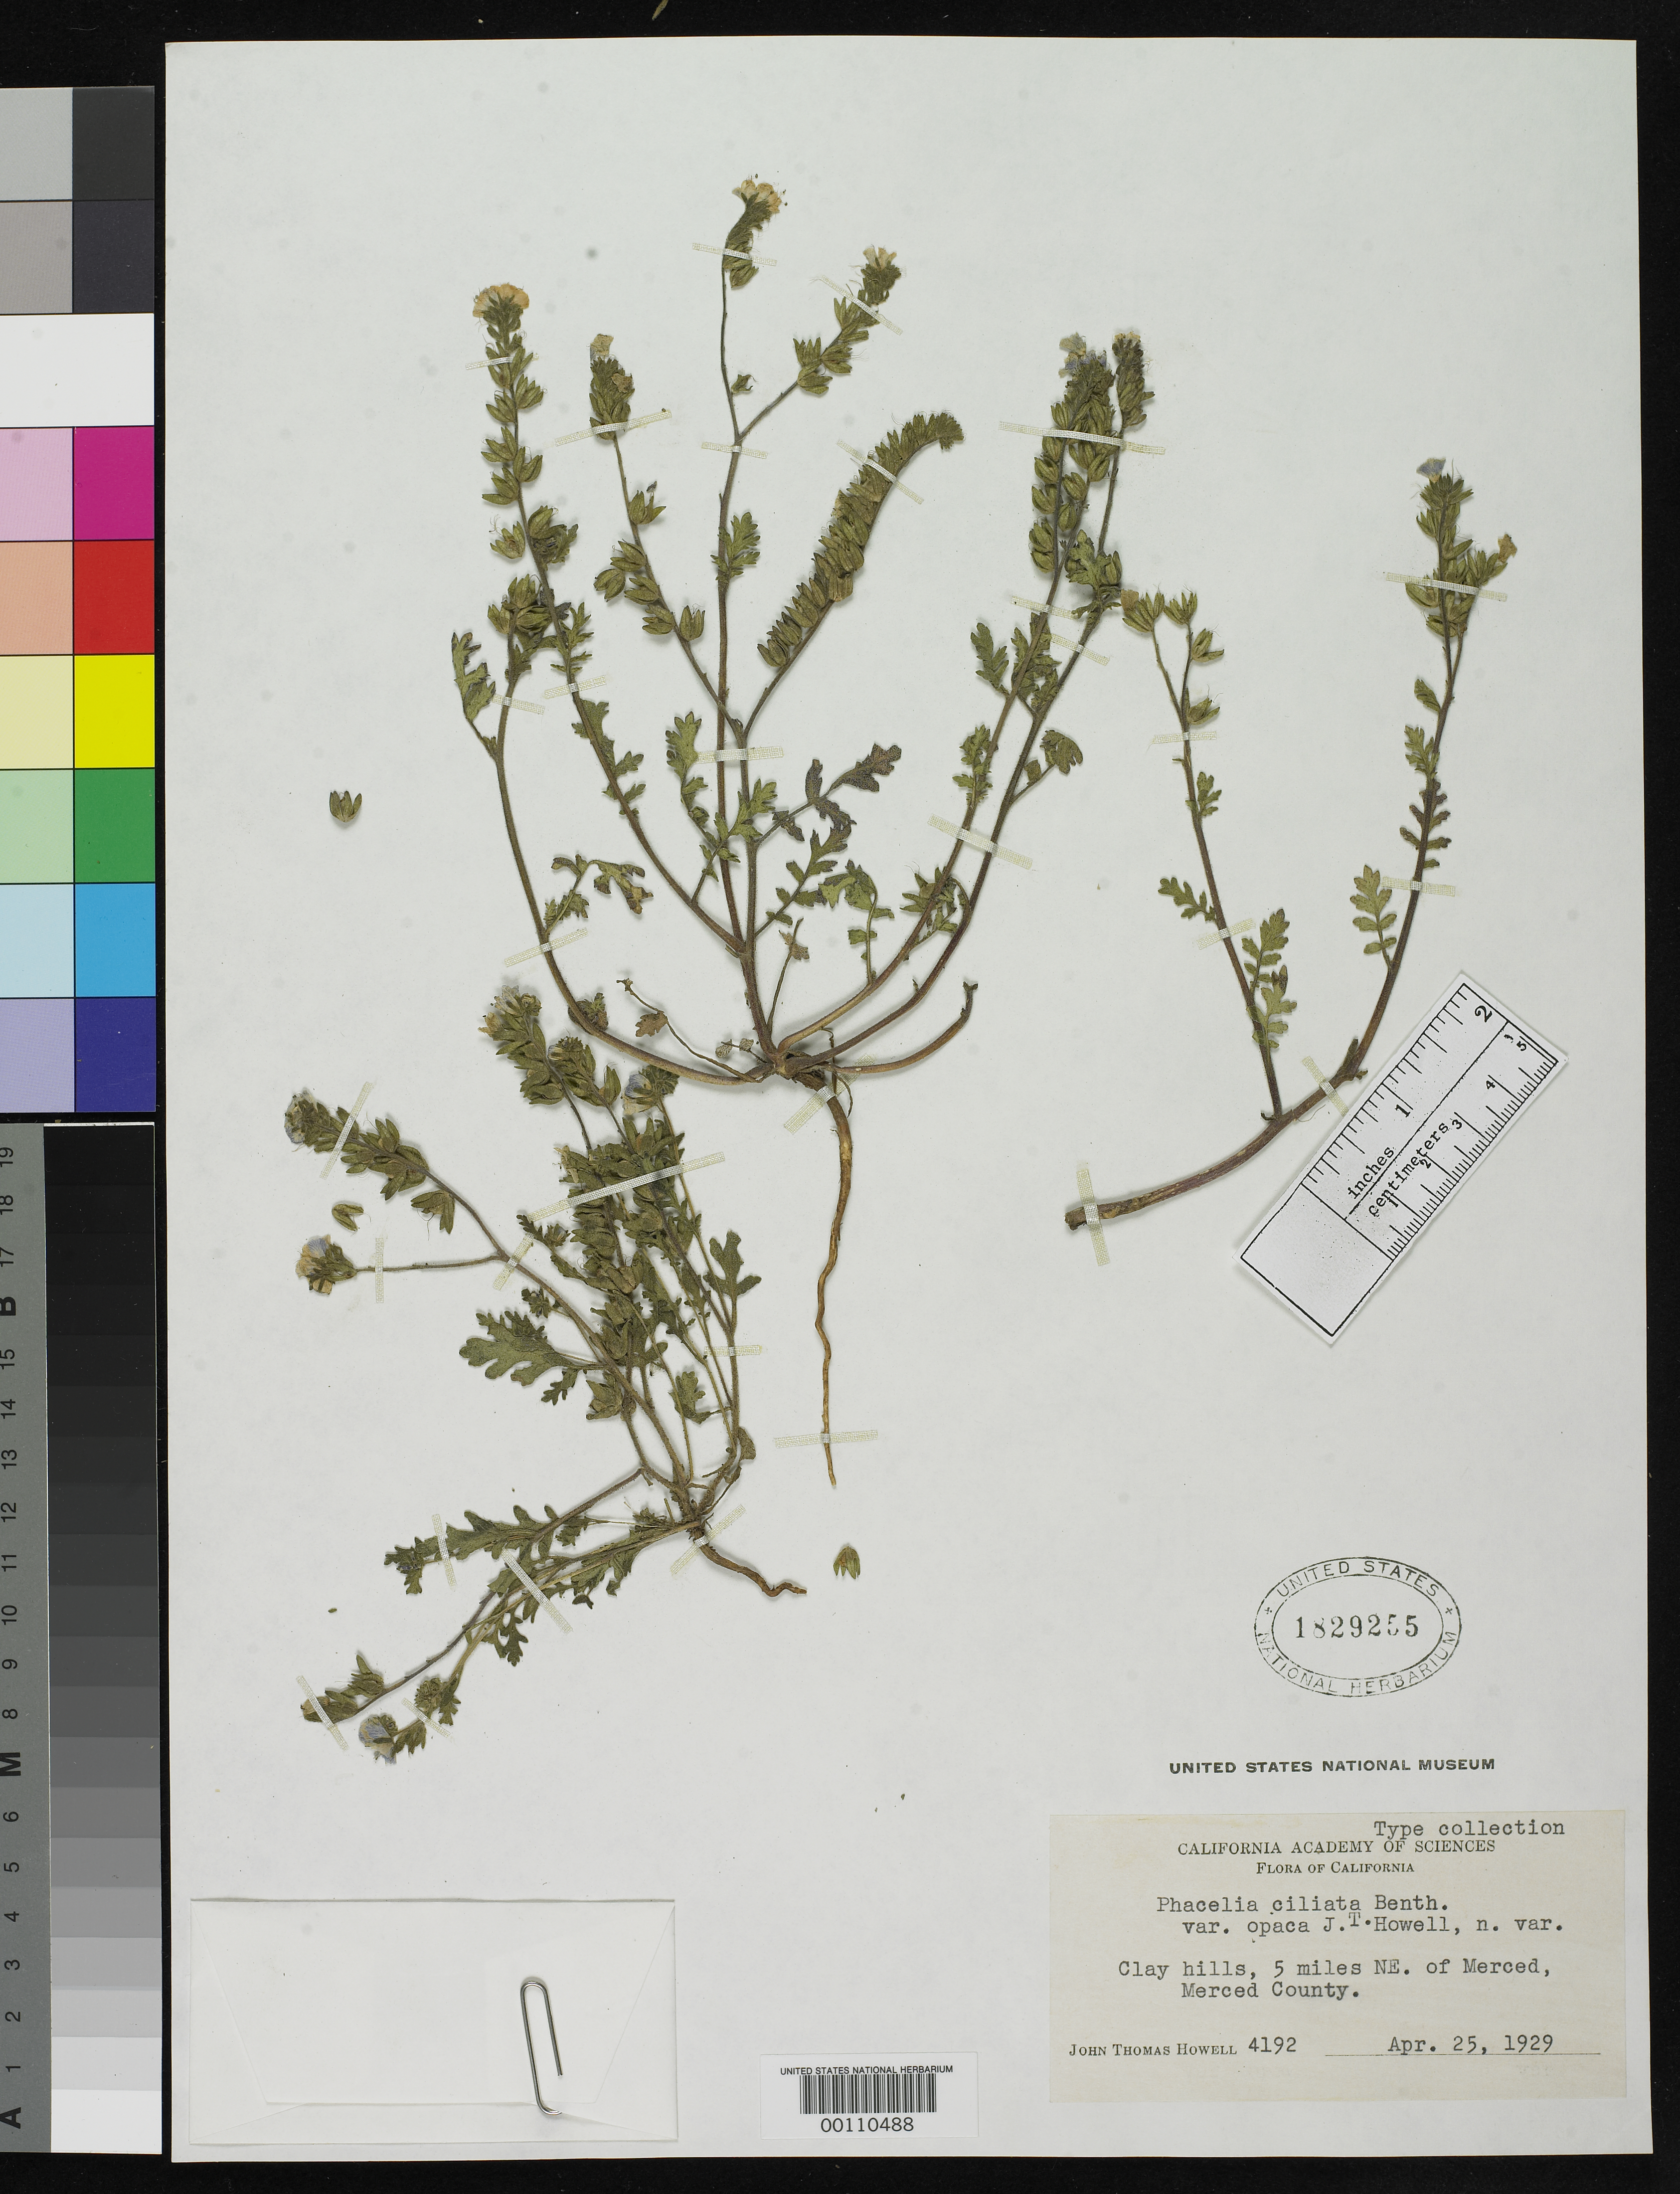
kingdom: Plantae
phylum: Tracheophyta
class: Magnoliopsida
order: Boraginales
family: Hydrophyllaceae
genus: Phacelia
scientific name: Phacelia ciliata var. opaca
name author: J.T. Howell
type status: Isotype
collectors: J. T. Howell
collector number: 4192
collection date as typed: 25 Apr 1929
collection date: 1929-04-25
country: United States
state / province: California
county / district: Merced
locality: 5 miles NE of Merced.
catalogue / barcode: US 1829255